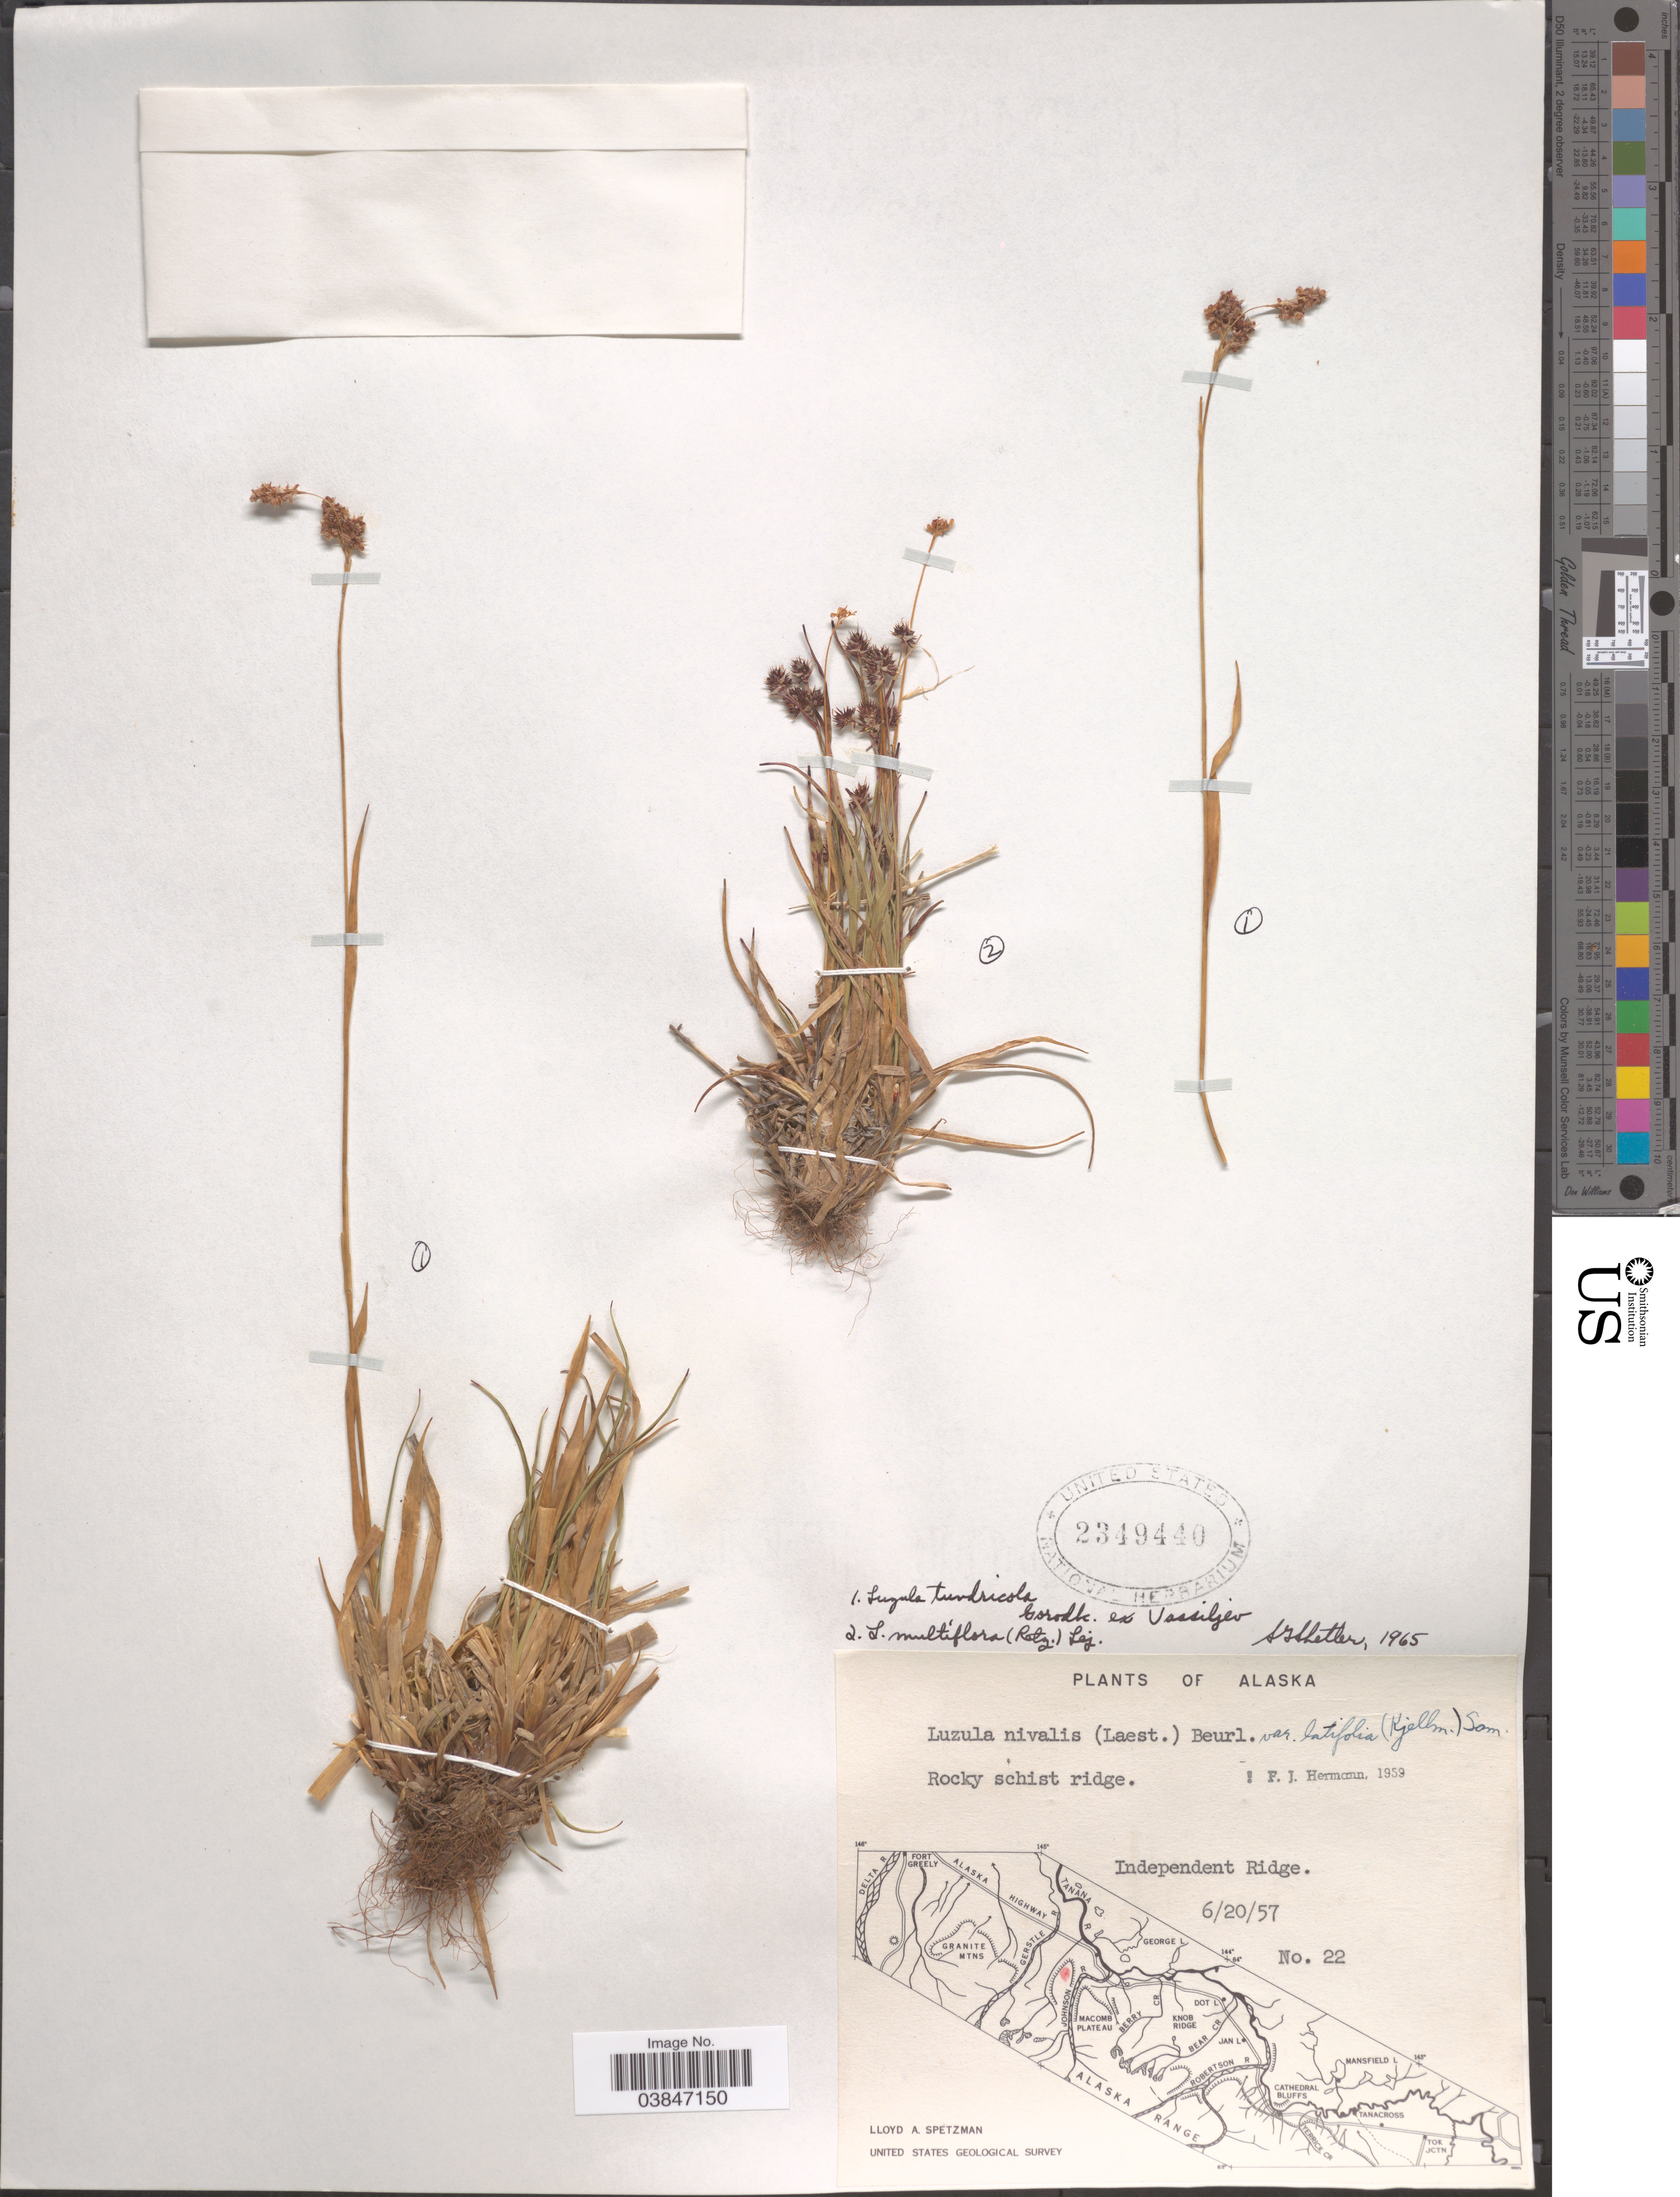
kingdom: Plantae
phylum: Tracheophyta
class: Liliopsida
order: Poales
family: Juncaceae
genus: Luzula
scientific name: Luzula tundricola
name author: (Gorodkov) V. Vassil.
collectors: L. Spetzman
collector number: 22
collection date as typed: Transcribed d/m/y: 20/6/57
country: United States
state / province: Alaska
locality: Independent Ridge.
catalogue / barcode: US 2349440